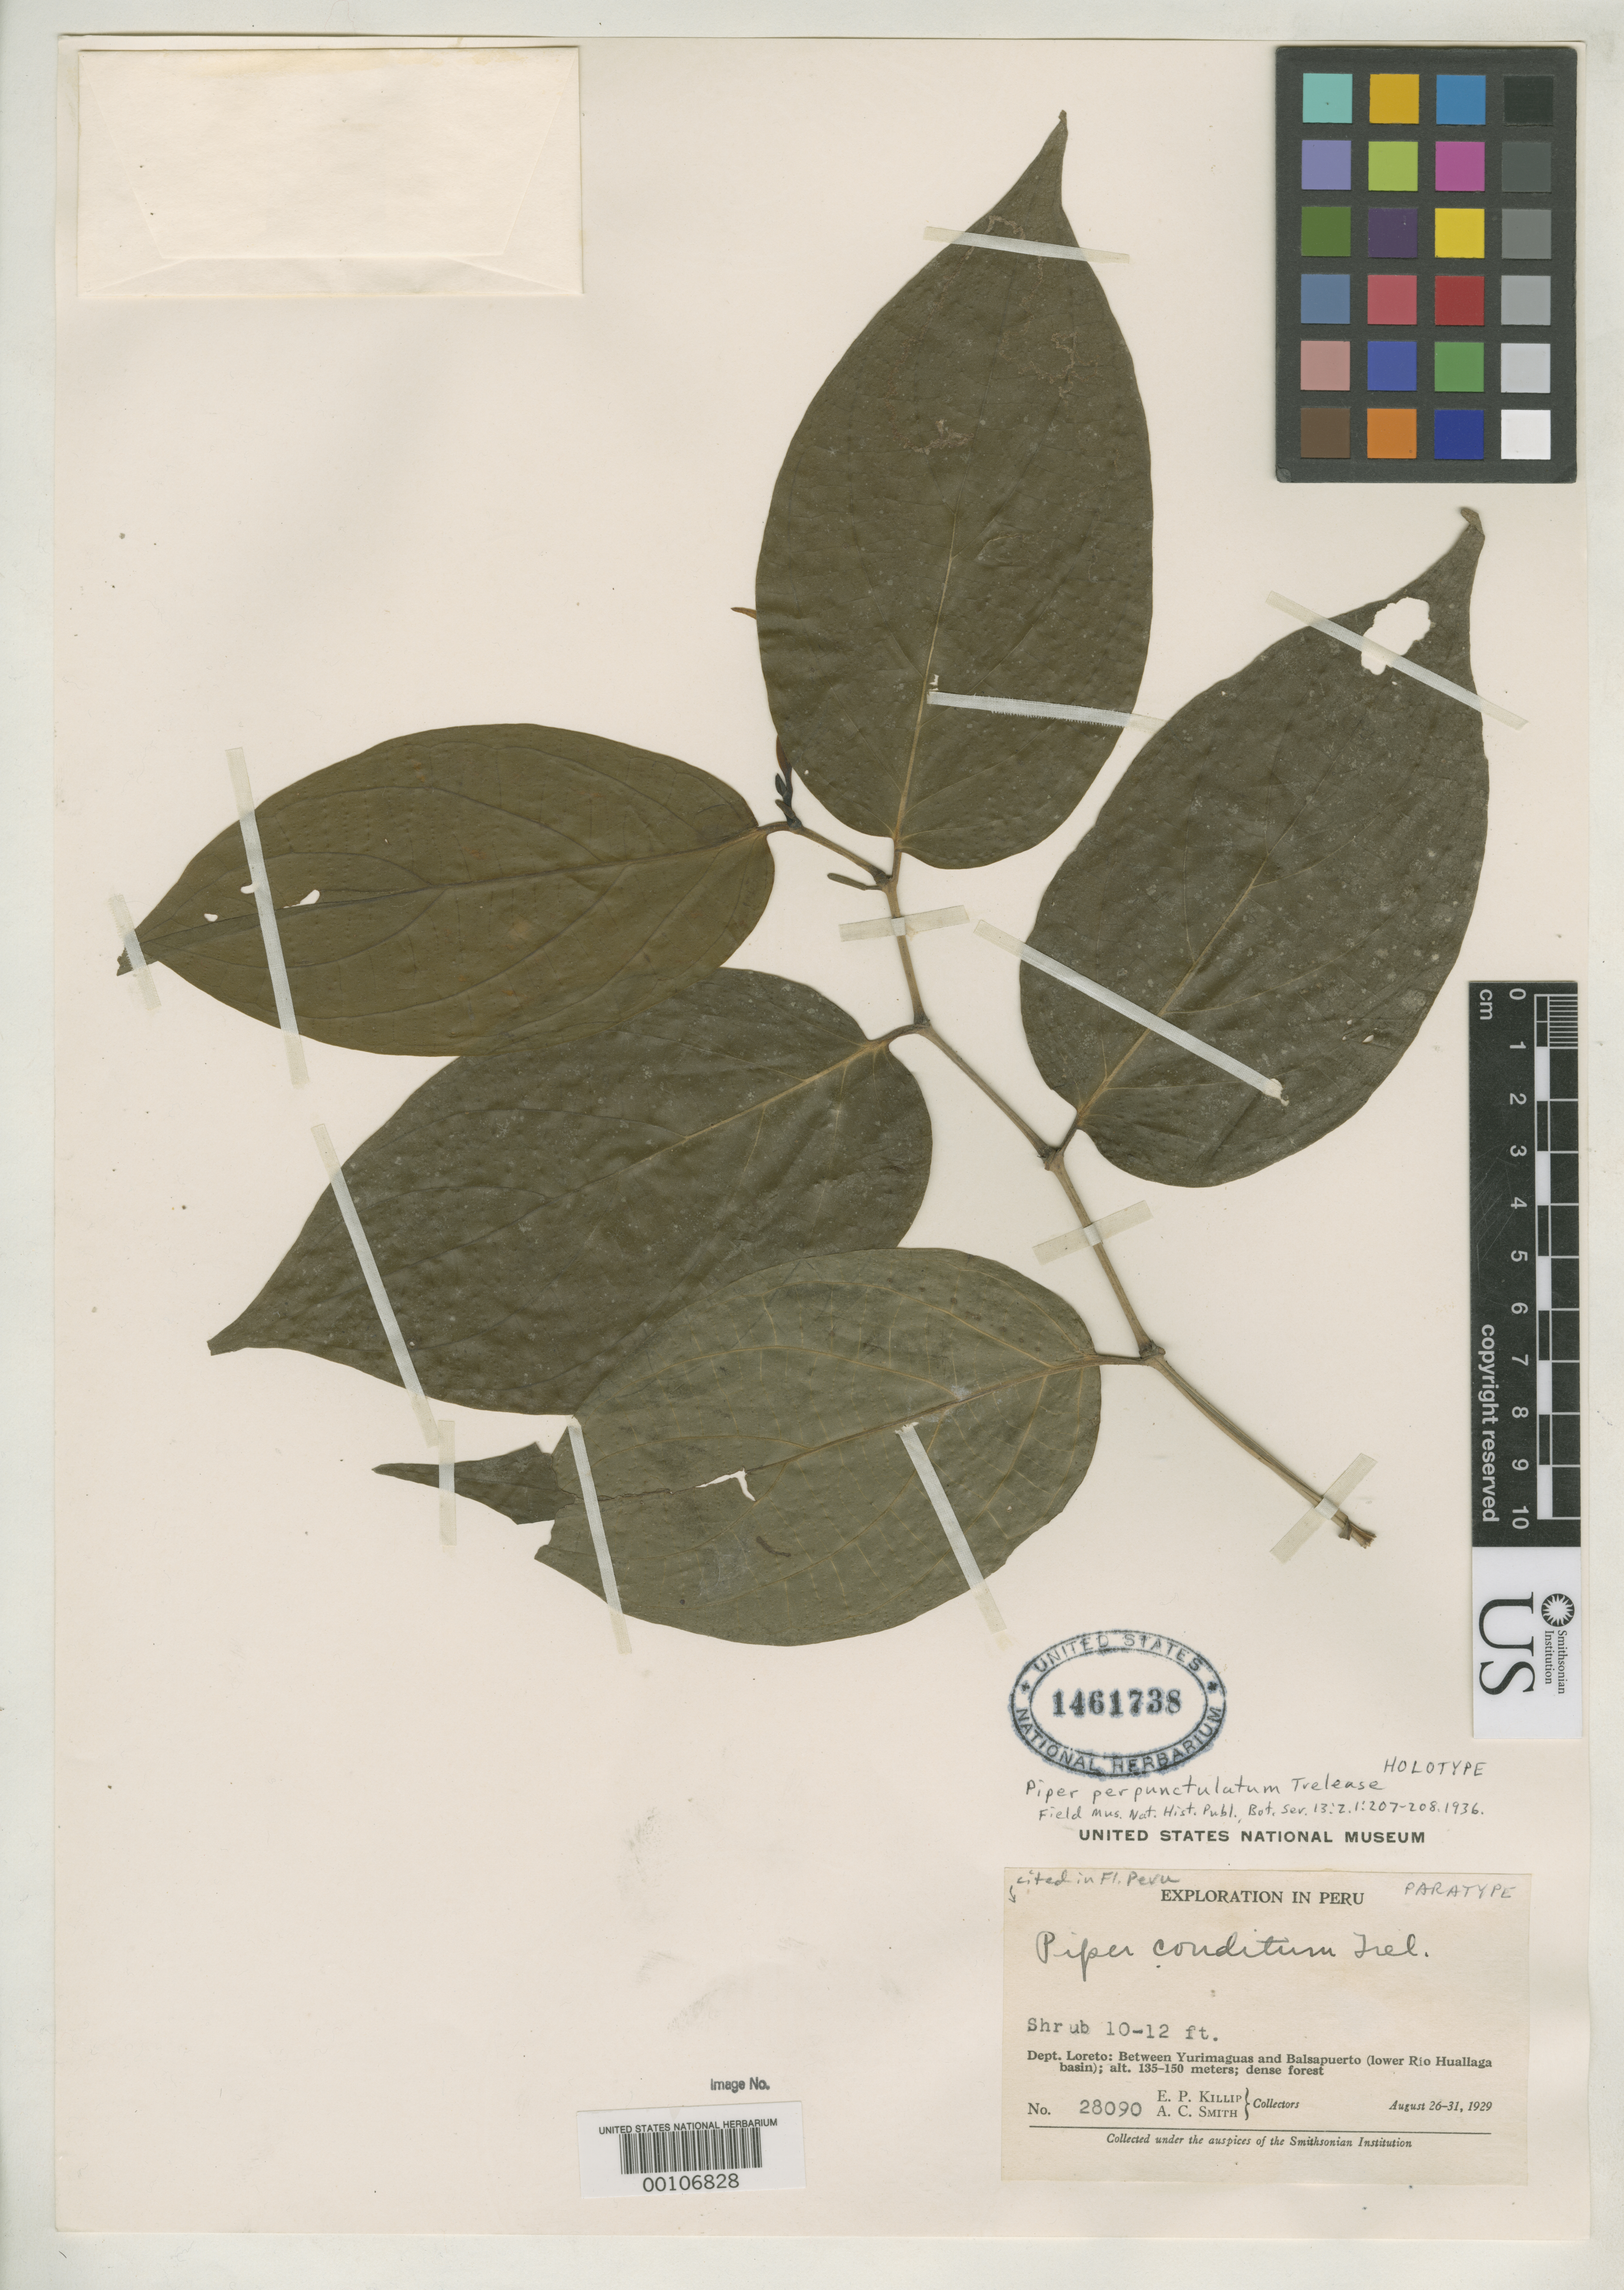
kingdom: Plantae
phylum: Tracheophyta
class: Magnoliopsida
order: Piperales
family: Piperaceae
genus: Piper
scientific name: Piper perpunctulatum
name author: Trel.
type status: Holotype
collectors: E. P. Killip & A. C. Smith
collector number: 28090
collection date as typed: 26 Aug 1929 to 31 Aug 1929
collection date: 1929-08-26/1929-08-31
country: Peru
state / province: Loreto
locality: Between Yurimaguas and Balsapuerto.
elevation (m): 135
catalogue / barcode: US 1461738